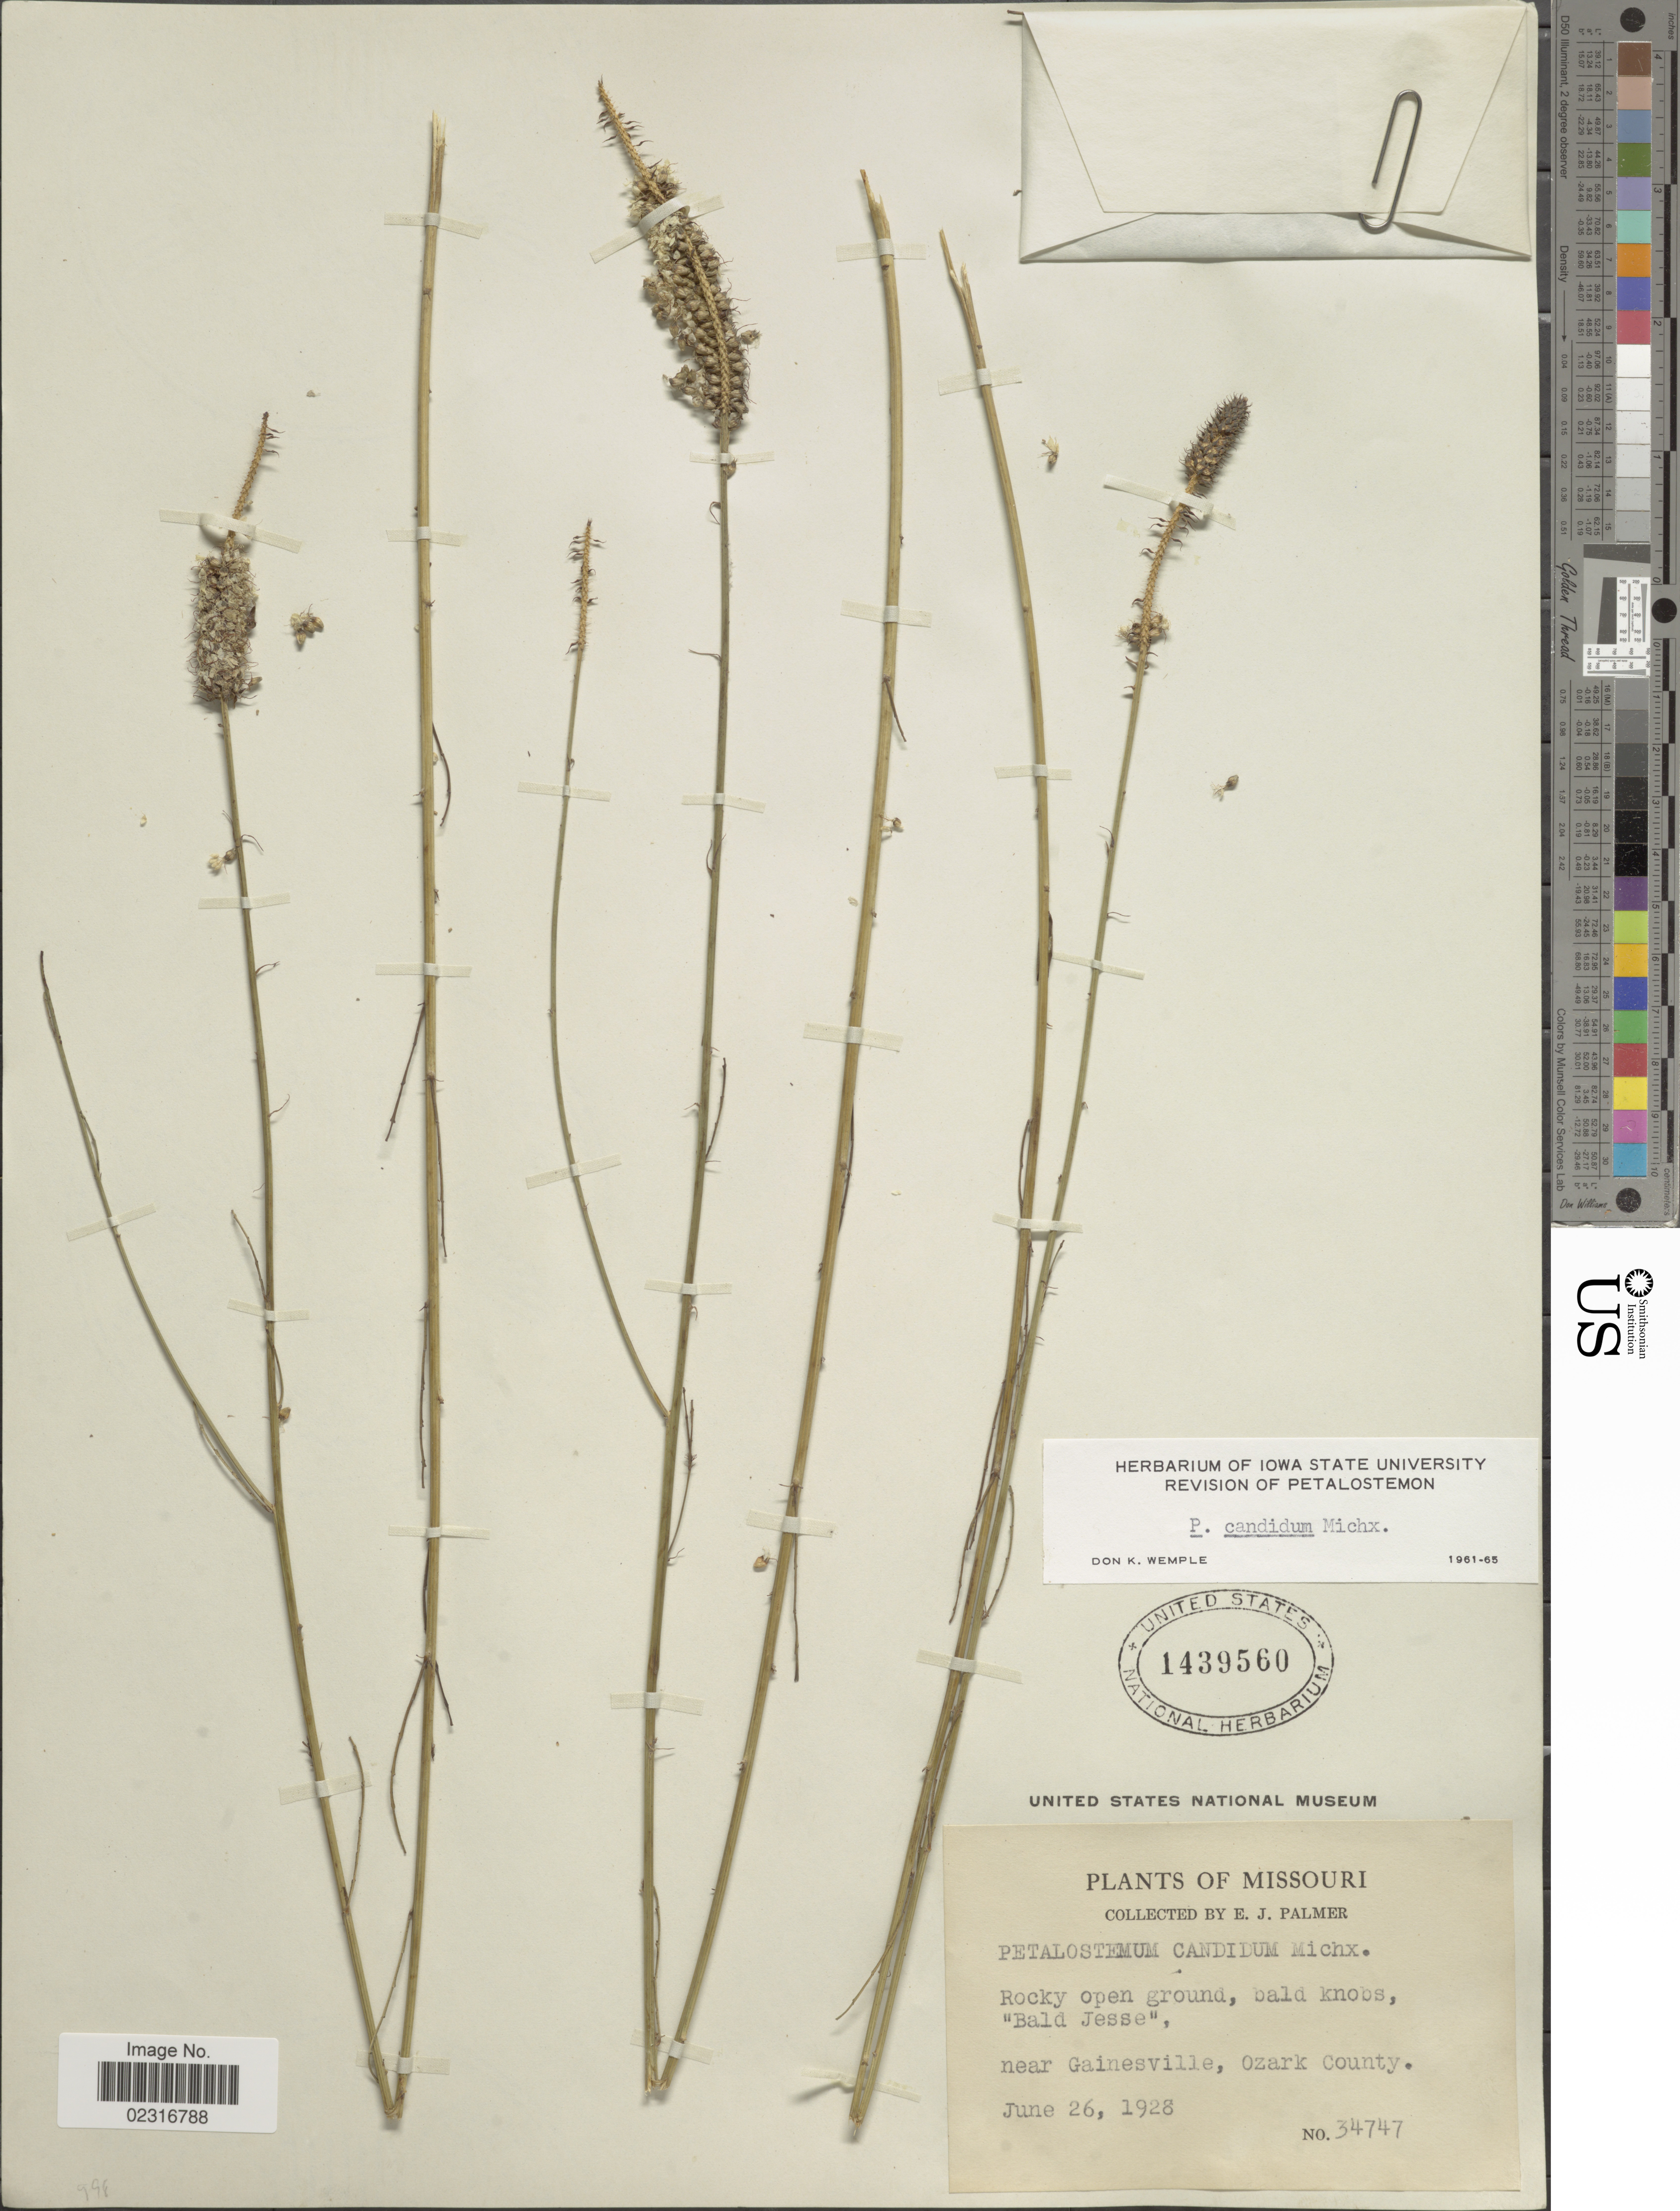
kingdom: Plantae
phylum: Tracheophyta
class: Magnoliopsida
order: Fabales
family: Fabaceae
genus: Dalea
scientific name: Dalea candida var. candida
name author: Michx. ex Willd.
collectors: E. J. Palmer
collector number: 34747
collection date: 1928-06-26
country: United States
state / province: Missouri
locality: Near Gainesville, Ozark County.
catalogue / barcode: US 1439560